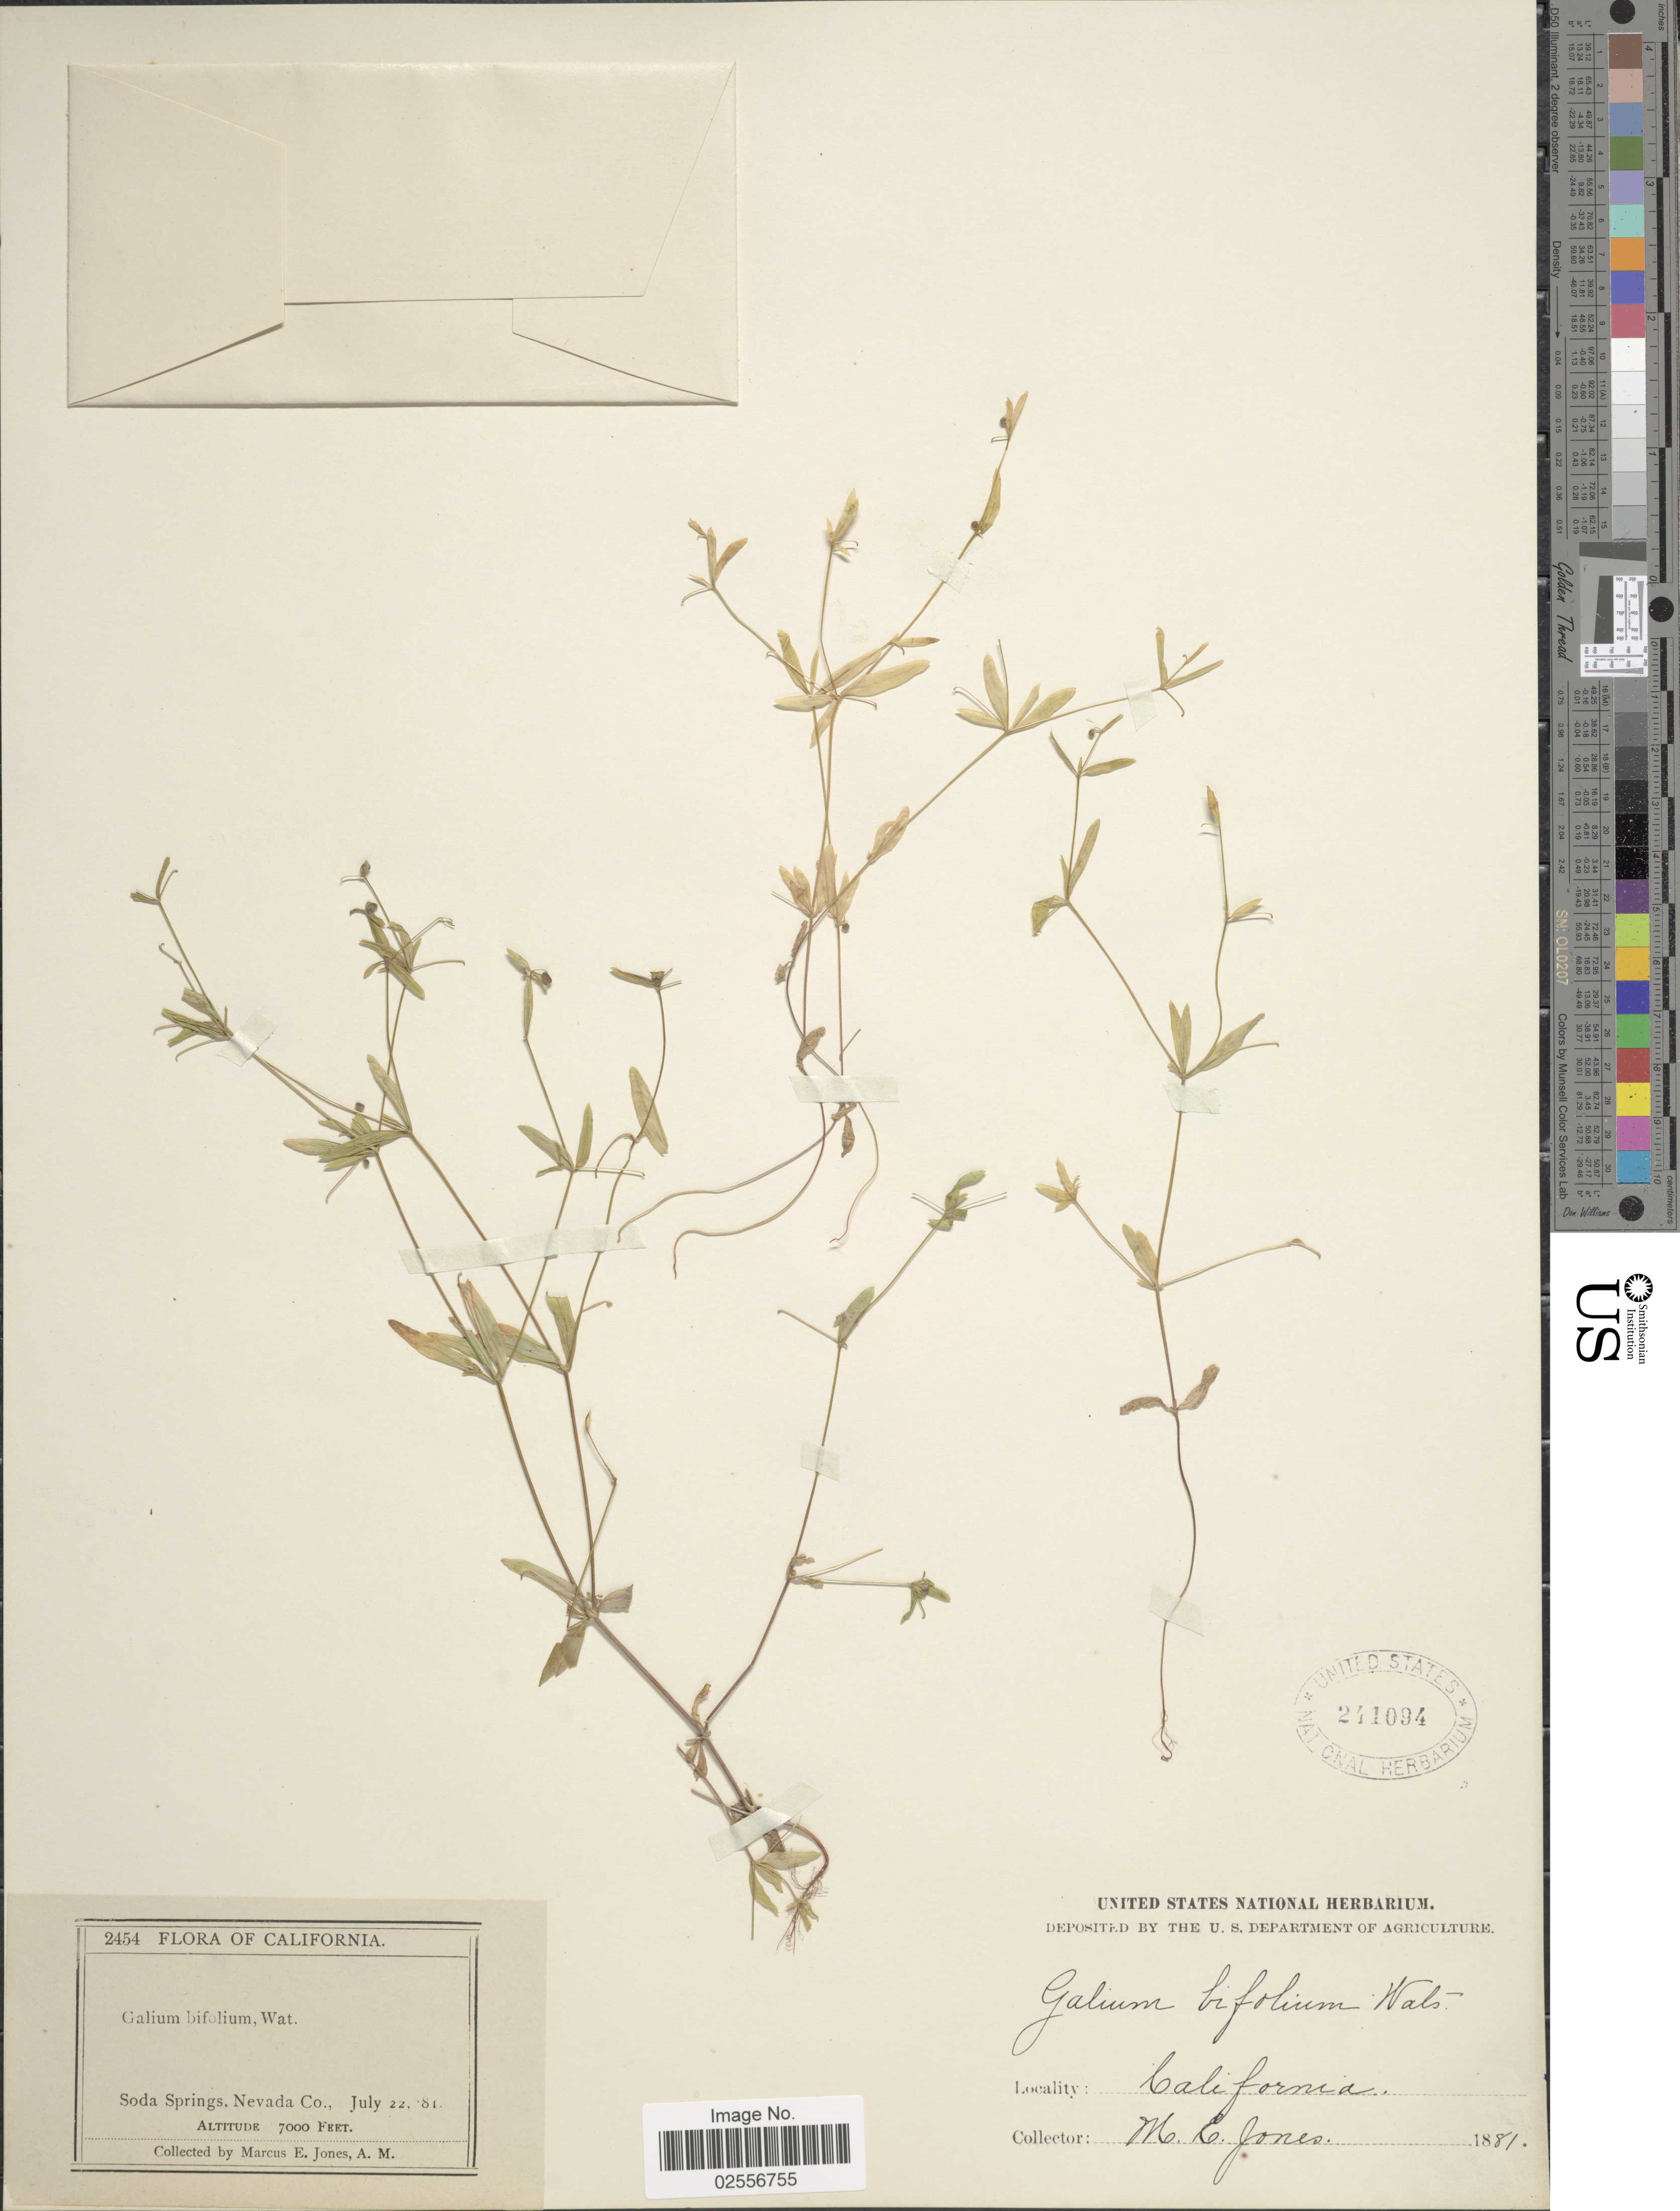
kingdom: Plantae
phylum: Tracheophyta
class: Magnoliopsida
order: Gentianales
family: Rubiaceae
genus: Galium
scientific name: Galium bifolium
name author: S. Watson in C. King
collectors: M. E. Jones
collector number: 2454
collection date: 1881-07-22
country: United States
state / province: California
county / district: Nevada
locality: Soda Springs, Nevada Co.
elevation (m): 2134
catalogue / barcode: US 241094